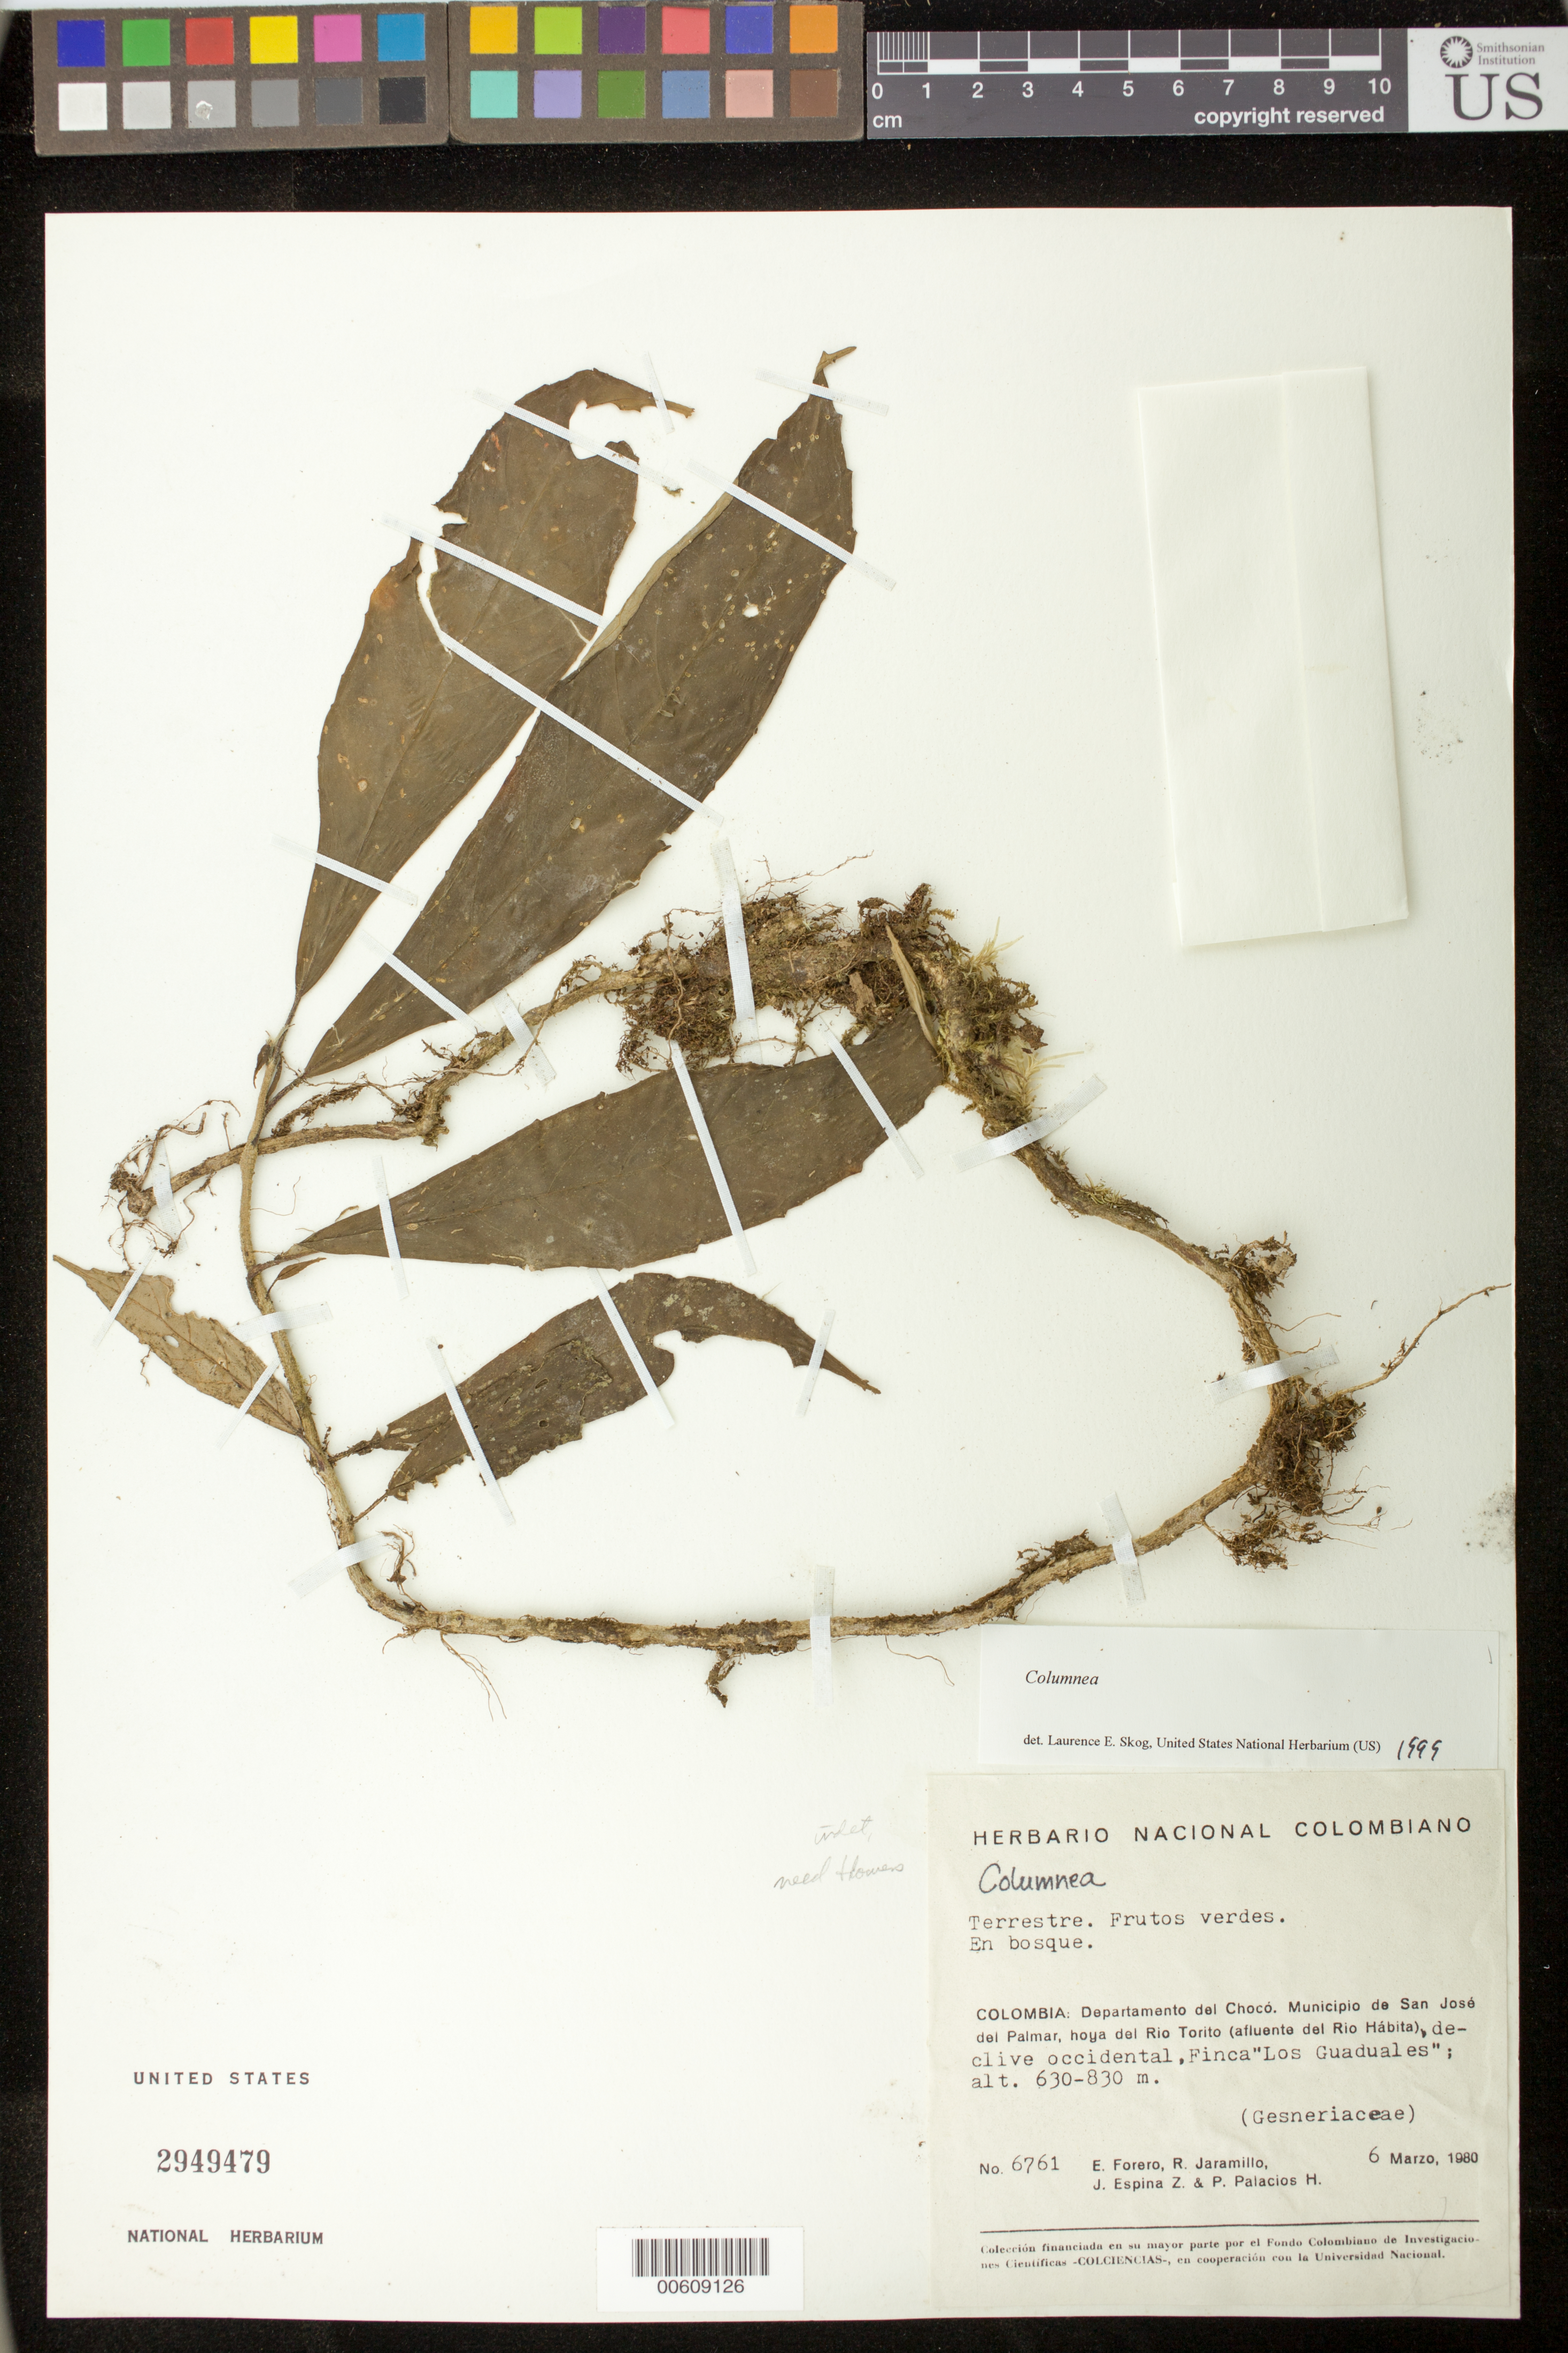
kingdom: Plantae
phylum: Tracheophyta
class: Magnoliopsida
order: Lamiales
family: Gesneriaceae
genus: Columnea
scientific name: Columnea sp.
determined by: Skog, Laurence E.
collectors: E. Forero, R. Jaramillo M., J. Espina Z. & P. Palacios H.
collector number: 6761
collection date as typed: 06 Mar 1980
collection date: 1980-03-06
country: Colombia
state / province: Chocó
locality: Mpio. de San José del Palmar, hoya del Rio Torito (afluente del Rio Hábita), declive occidental, Finca "Los Guaduales"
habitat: En bosque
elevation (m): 630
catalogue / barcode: US 2949479